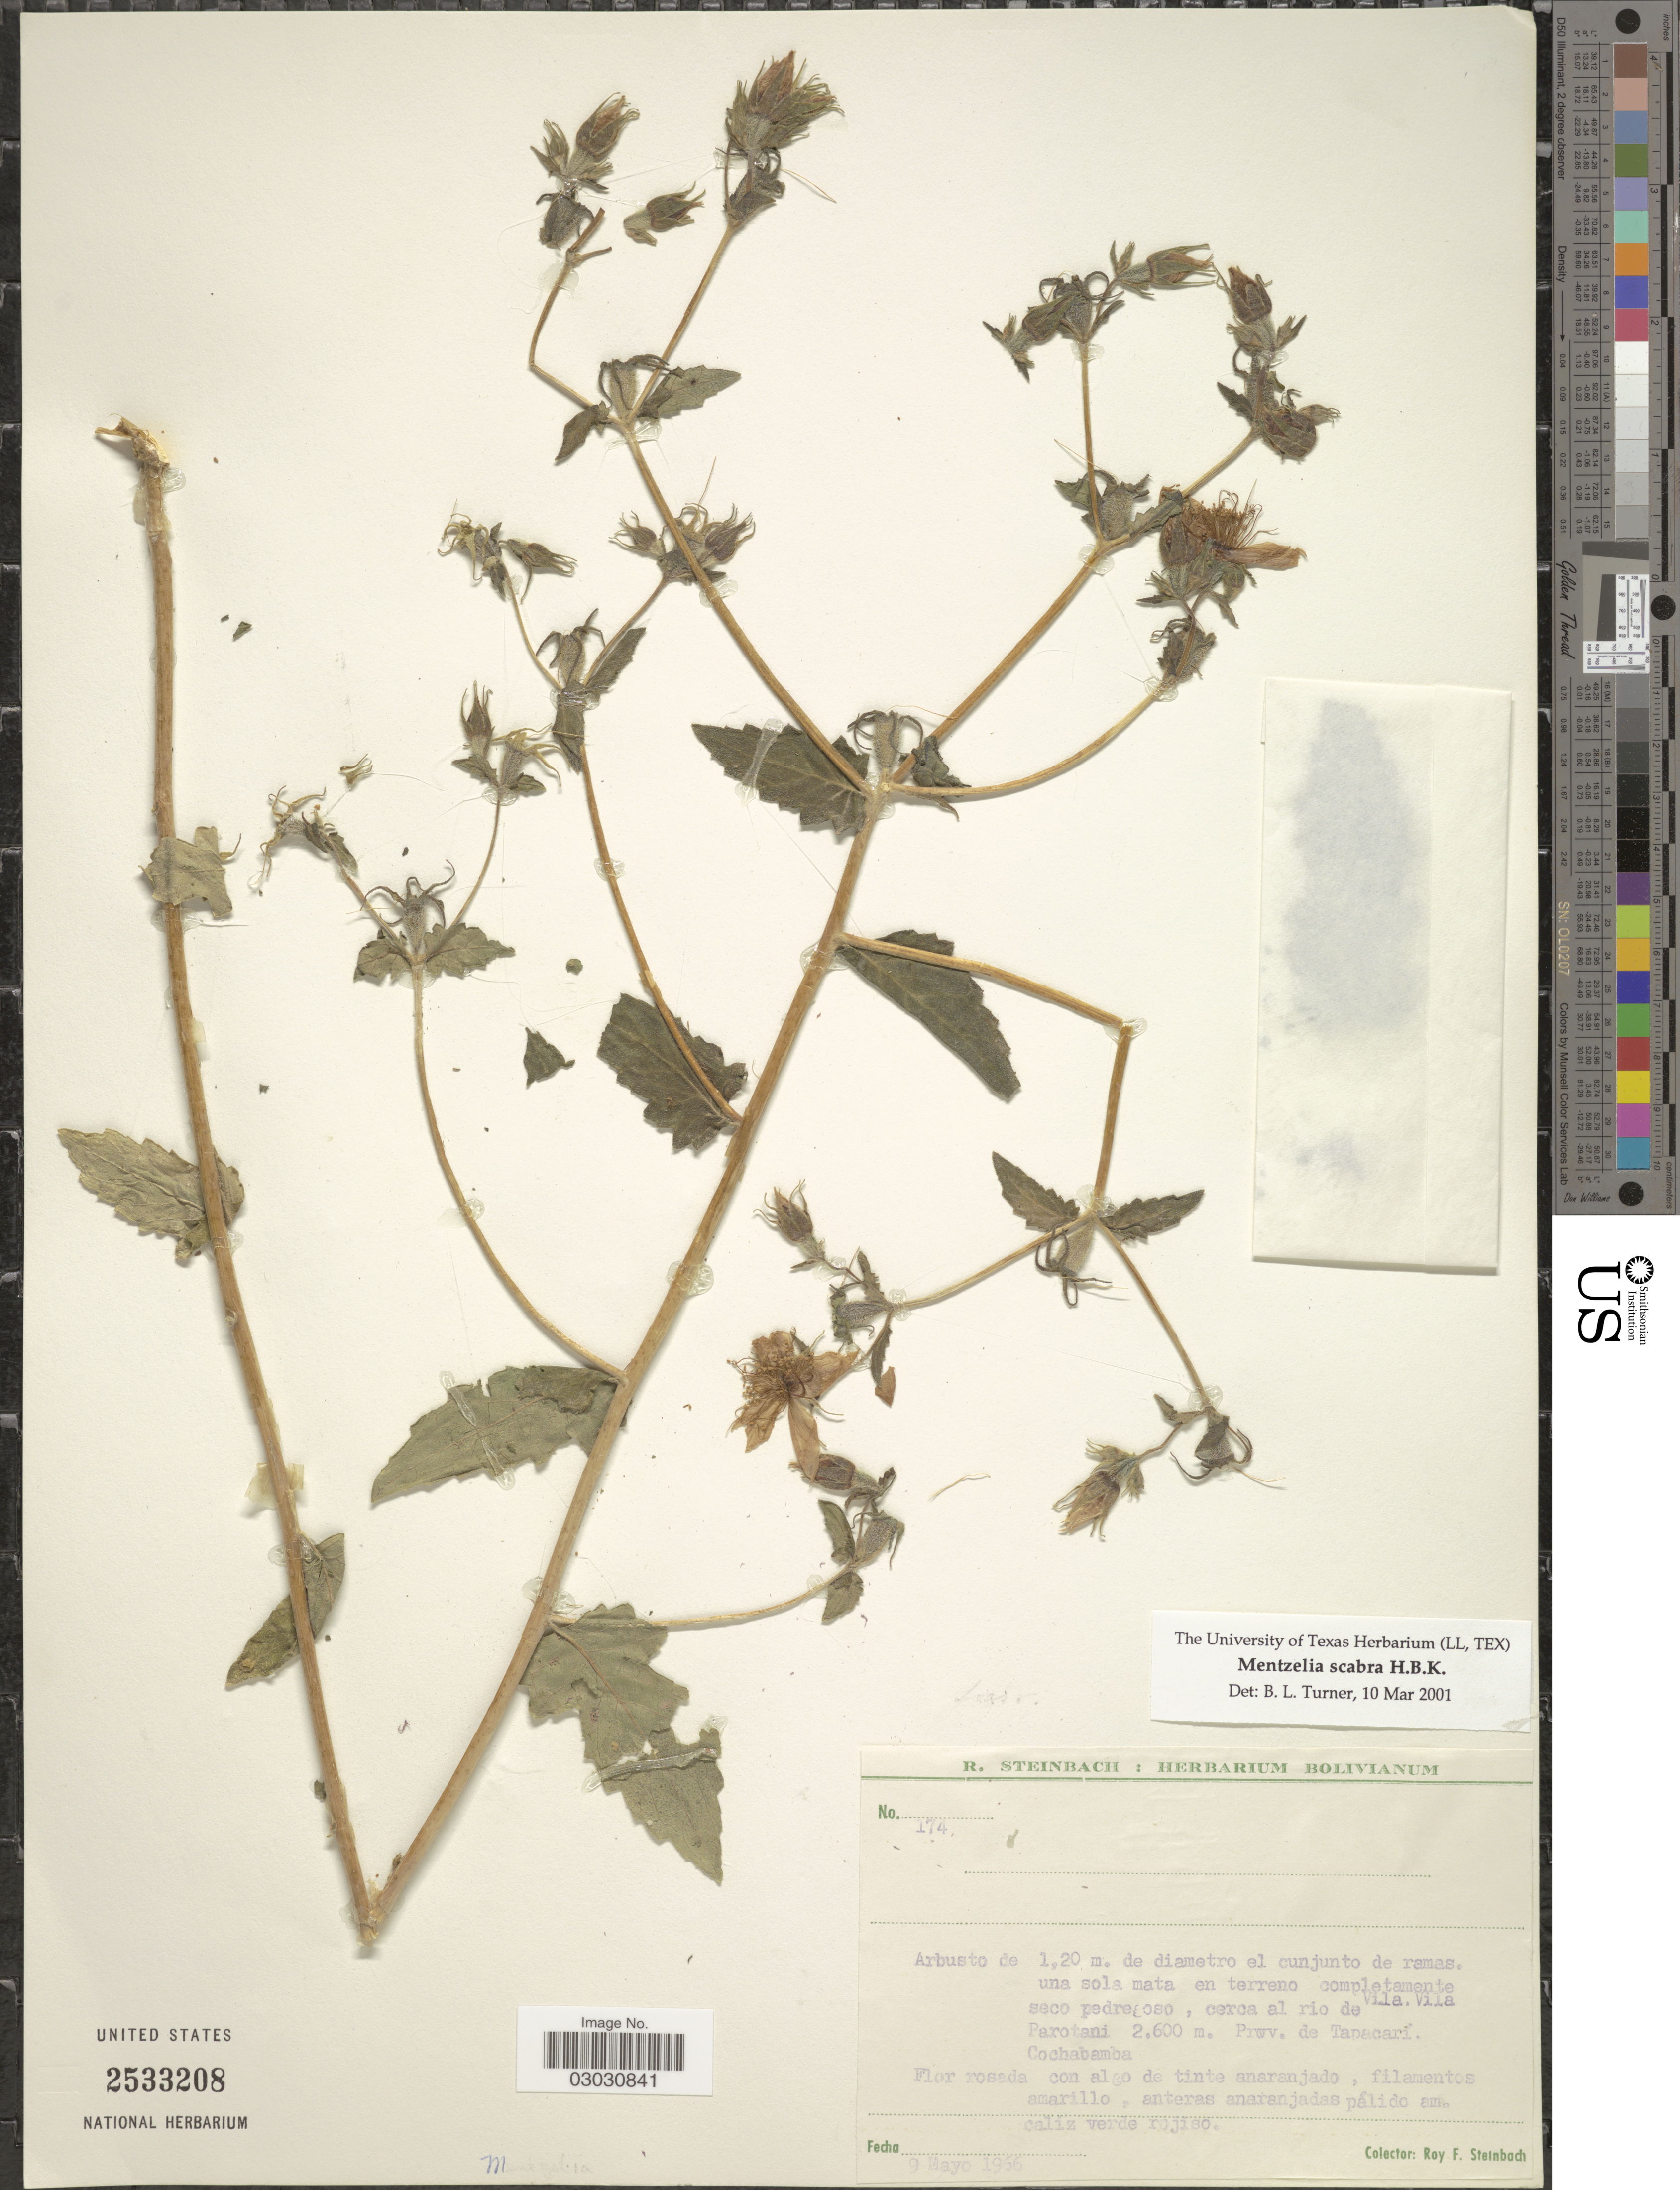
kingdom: Plantae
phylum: Tracheophyta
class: Magnoliopsida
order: Cornales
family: Loasaceae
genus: Mentzelia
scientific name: Mentzelia scabra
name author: Kunth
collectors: R. F. Steinbach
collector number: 174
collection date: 1956-05-09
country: Bolivia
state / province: Cochabamba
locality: Cerca al rio de Vila. Vila Parotani. Prov. de Tapacarí.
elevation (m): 2600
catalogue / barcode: US 2533208